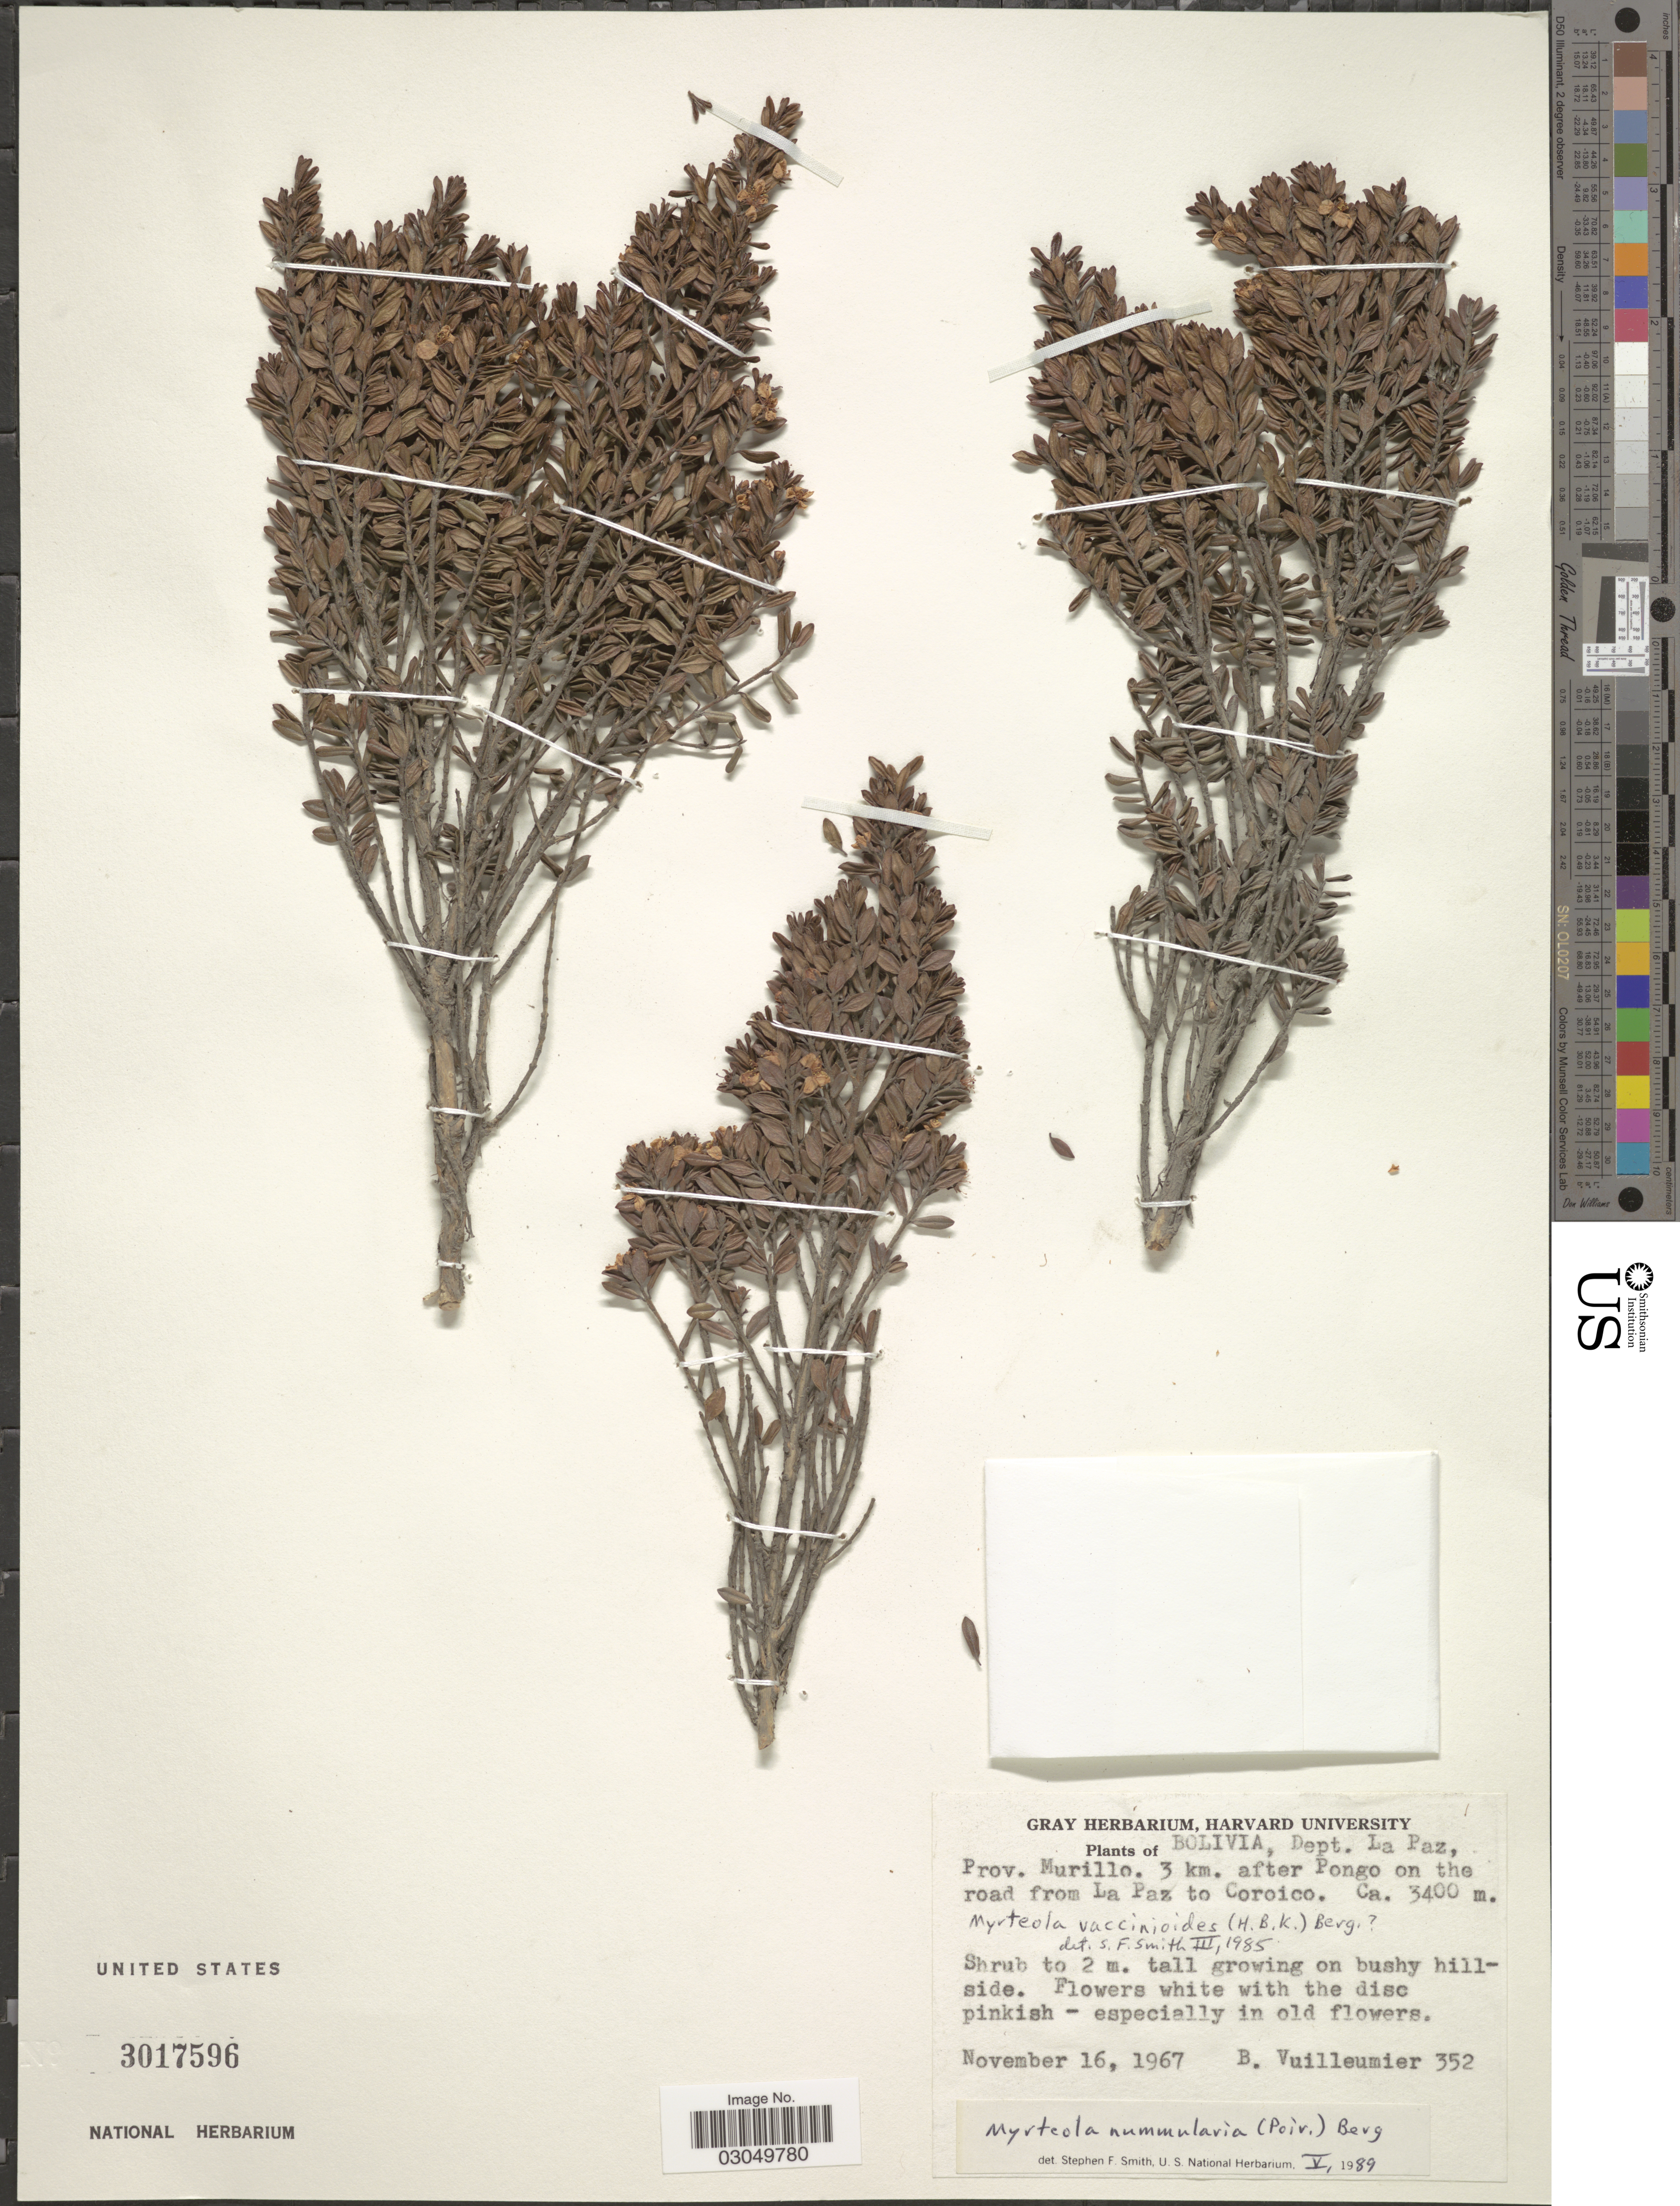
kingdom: Plantae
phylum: Tracheophyta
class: Magnoliopsida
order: Myrtales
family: Myrtaceae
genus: Myrteola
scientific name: Myrteola nummularia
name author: (Lam.) O. Berg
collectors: B. Vuilleumier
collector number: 352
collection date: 1967-11-16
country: Bolivia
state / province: La Paz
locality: Dept. La Paz, Prov. Murillo. 3 km. after Pongo on the road from La Paz to Coroico.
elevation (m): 3400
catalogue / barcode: US 3017596